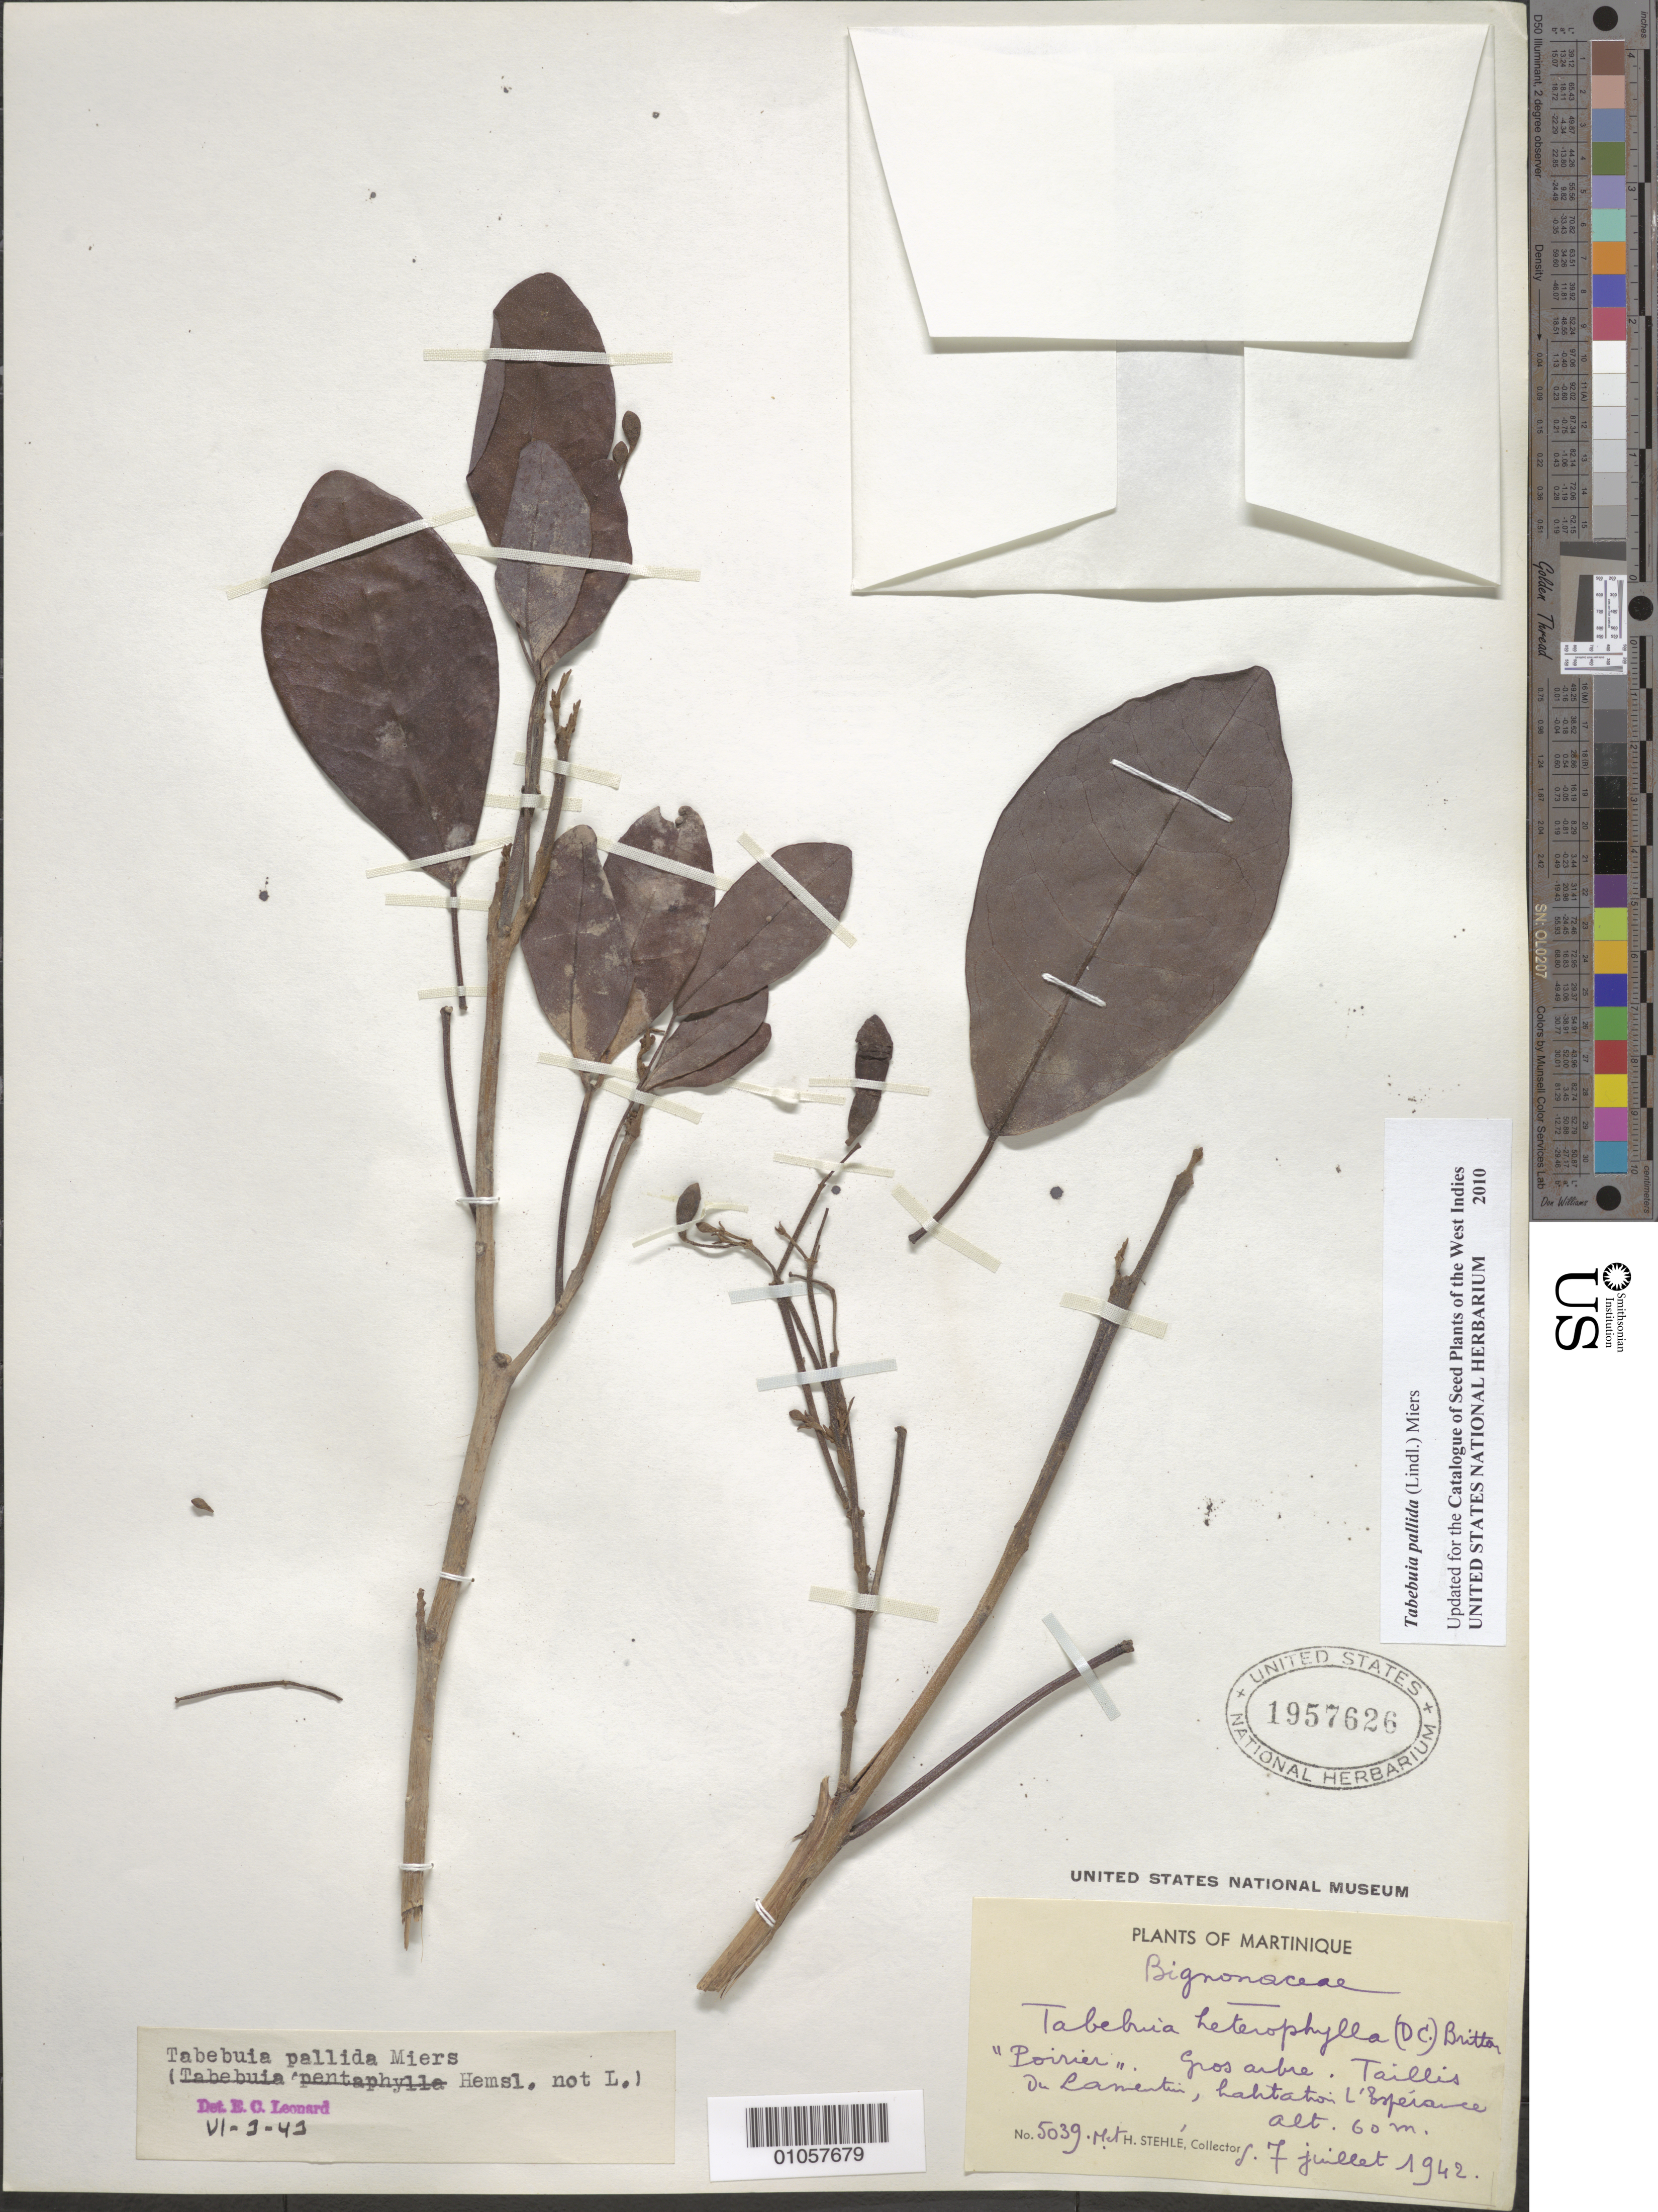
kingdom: Plantae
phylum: Tracheophyta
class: Magnoliopsida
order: Lamiales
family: Bignoniaceae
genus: Tabebuia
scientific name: Tabebuia pallida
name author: (Lindl.) Miers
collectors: H. Stehlé & M. Stehlé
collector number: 5039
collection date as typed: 07 Jul 1942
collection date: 1942-07-07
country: Martinique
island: Martinique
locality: Lamertin, habitation l'Espérance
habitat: Tailles du Lamentin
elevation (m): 60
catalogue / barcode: US 1957626